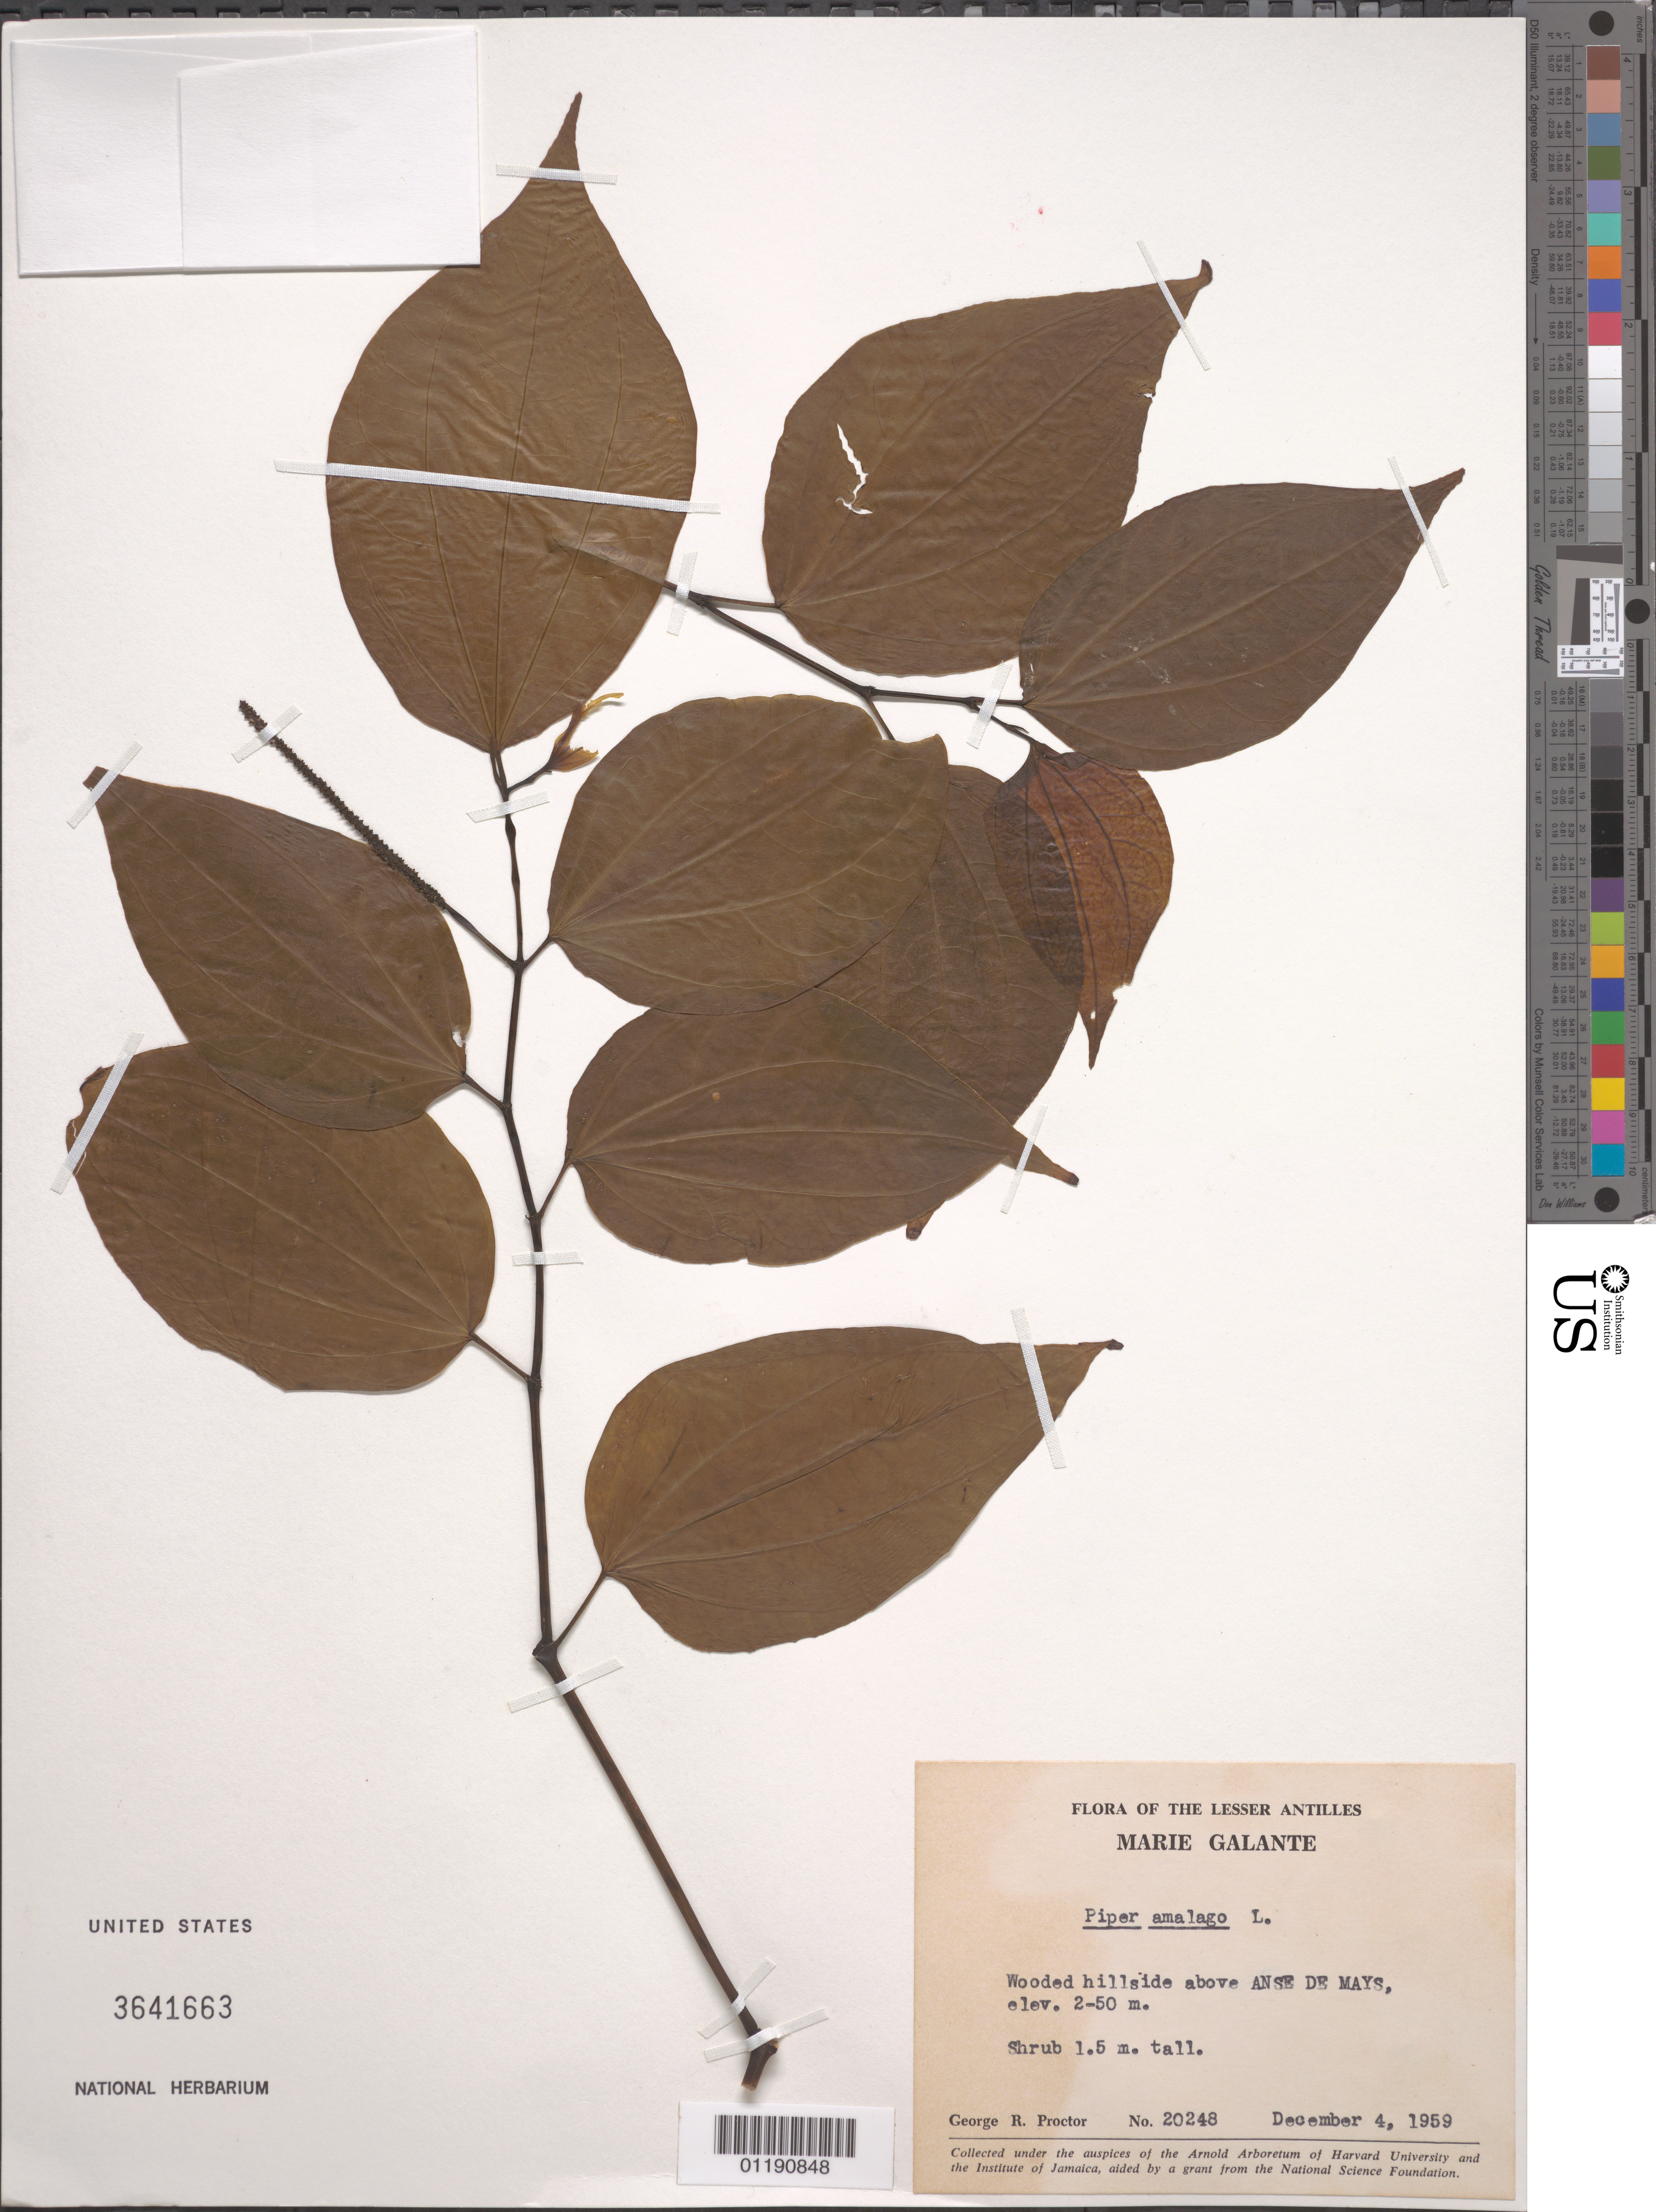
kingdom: Plantae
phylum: Tracheophyta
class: Magnoliopsida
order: Piperales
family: Piperaceae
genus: Piper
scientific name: Piper amalago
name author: L.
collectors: G. R. Proctor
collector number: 20248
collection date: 1959-12-04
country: Guadeloupe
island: Marie Galante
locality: Marie Galante. Wooded hillside above Anse de Mays.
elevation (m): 2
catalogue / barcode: US 3641663